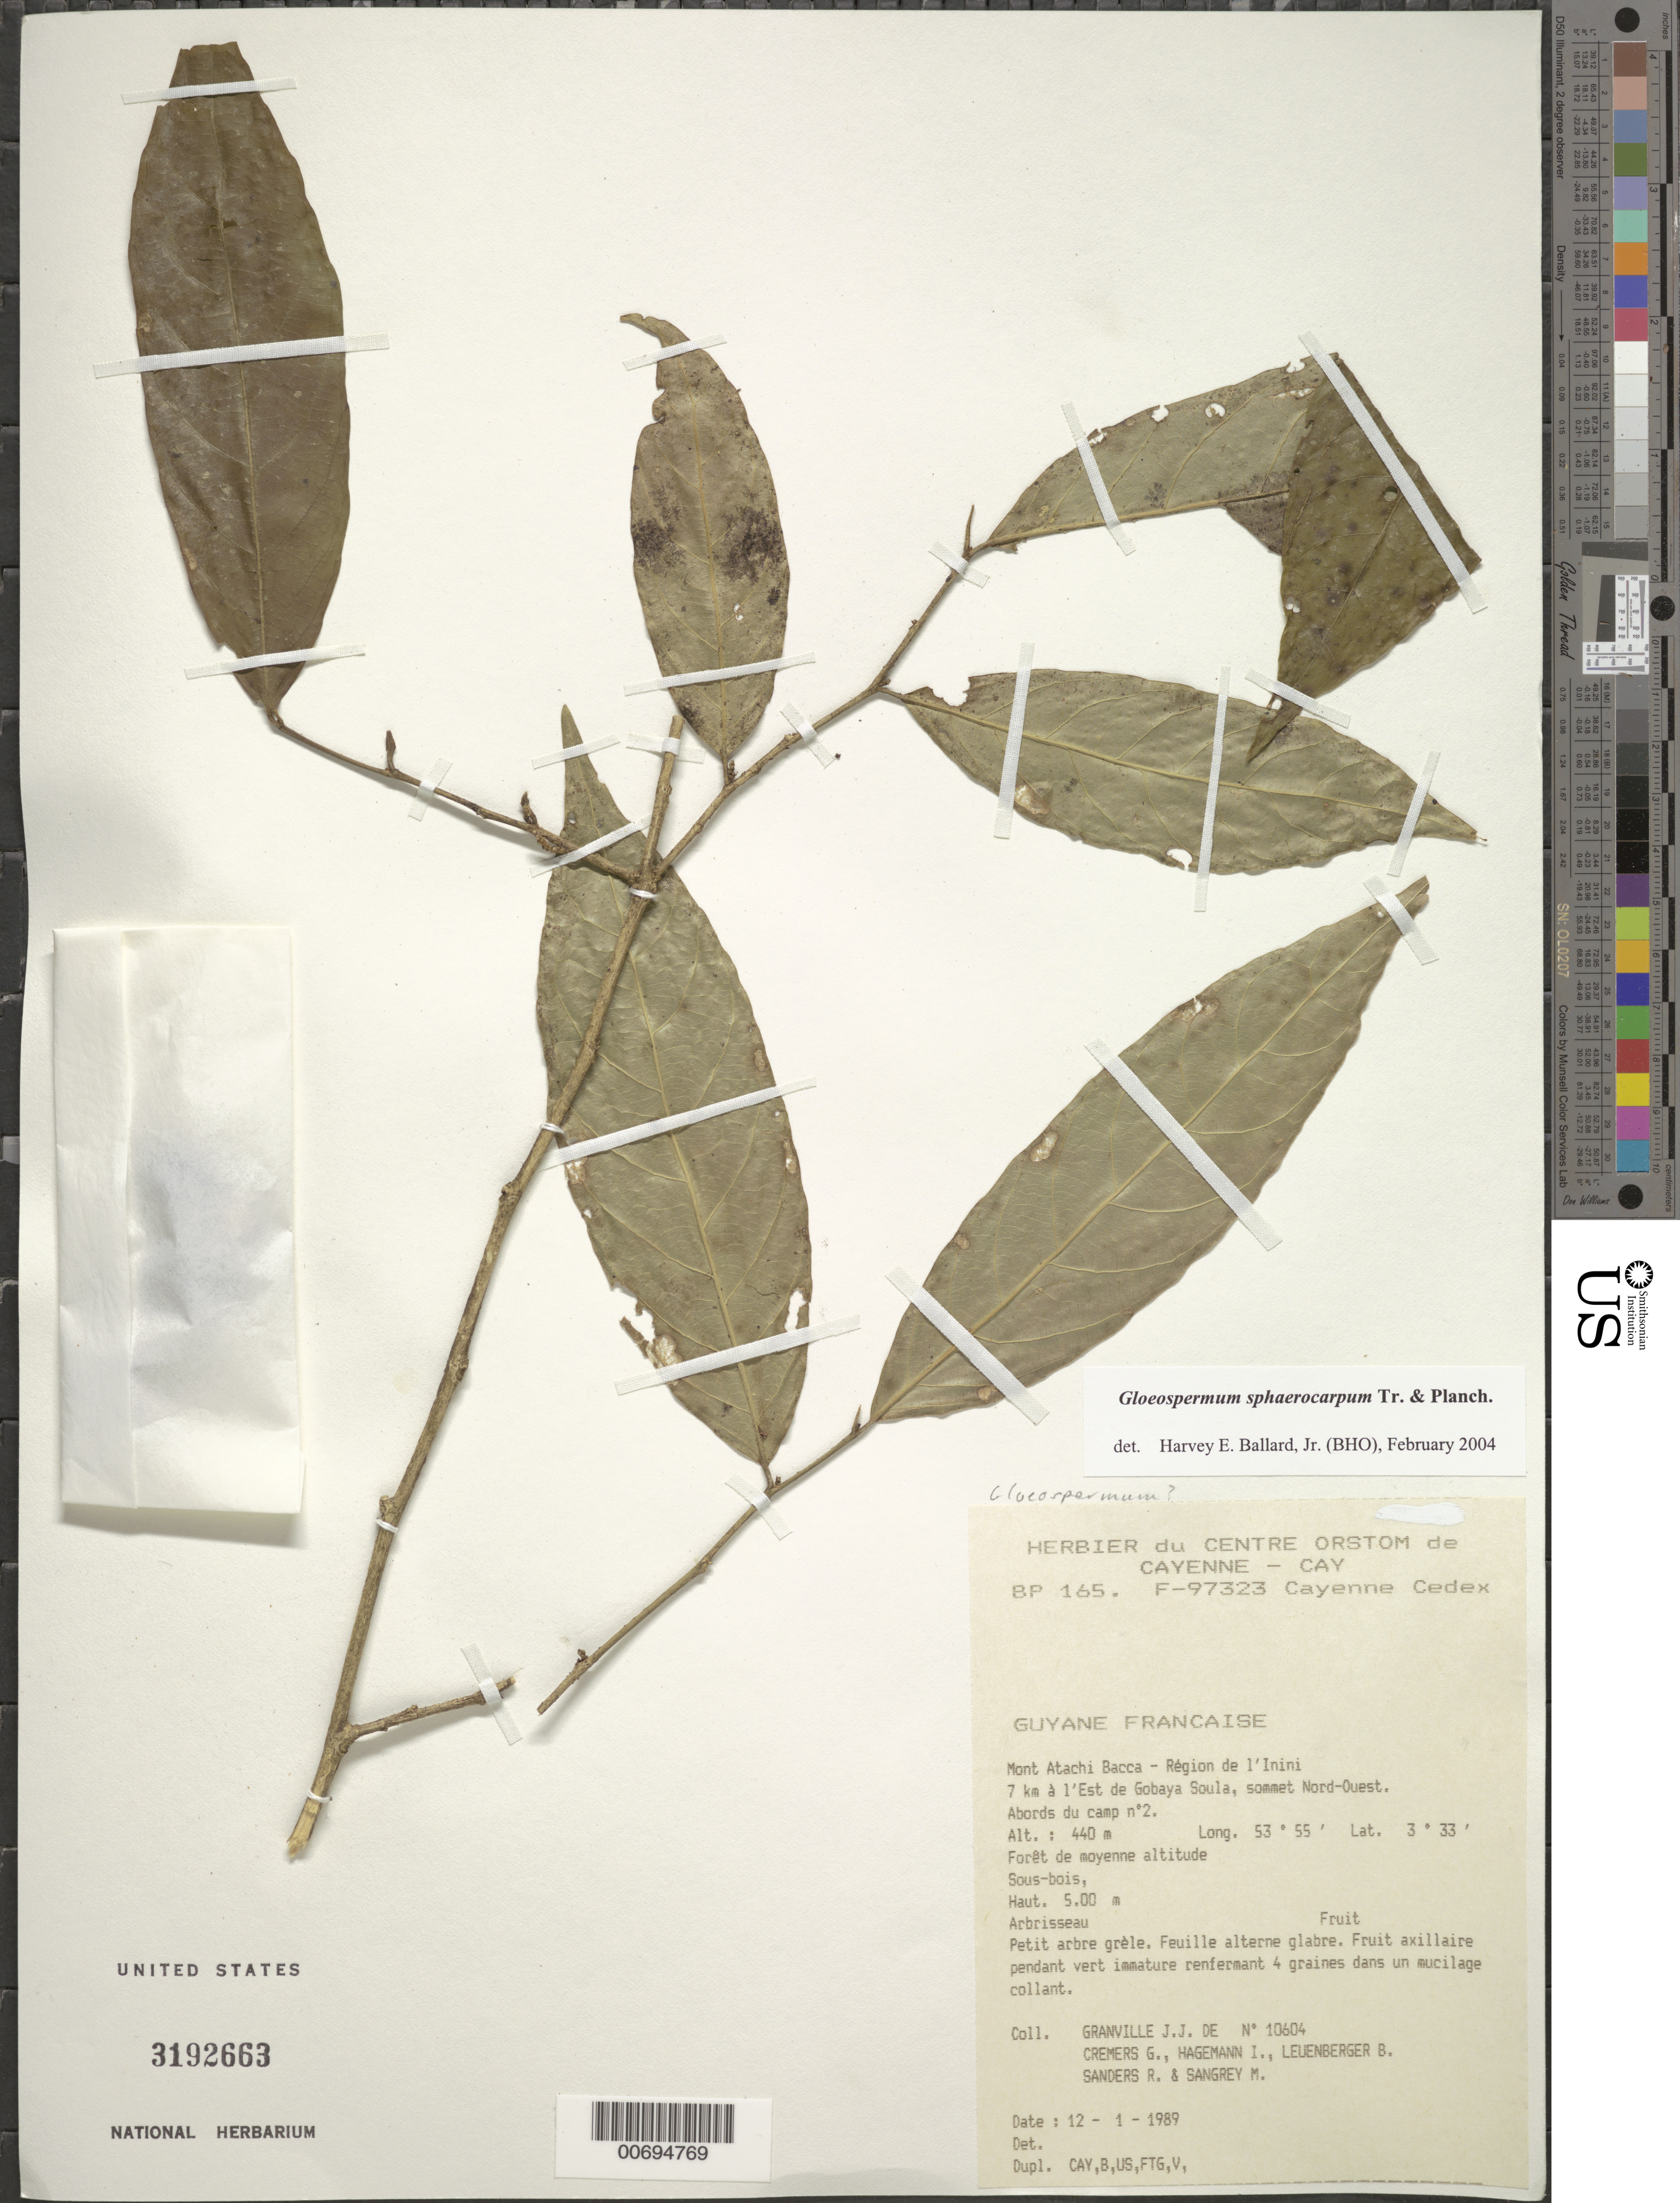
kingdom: Plantae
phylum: Tracheophyta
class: Magnoliopsida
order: Malpighiales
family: Violaceae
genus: Gloeospermum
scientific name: Gloeospermum sphaerocarpum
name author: Triana & Planch.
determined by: Ballard, Harvey E.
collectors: J.-J. de Granville, G. Cremers, J. Hagemann, B. E. Leuenberger & M. S. Sangrey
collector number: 10604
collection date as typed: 12-Jan-89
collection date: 1989-01-12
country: French Guiana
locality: Mont Atachi Bacca, région de l'Inini, NW sommet, 7 km to E of Gobaya Soula. Env. du camp 2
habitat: Forest, at middle altitude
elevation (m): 440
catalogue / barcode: US 3192663